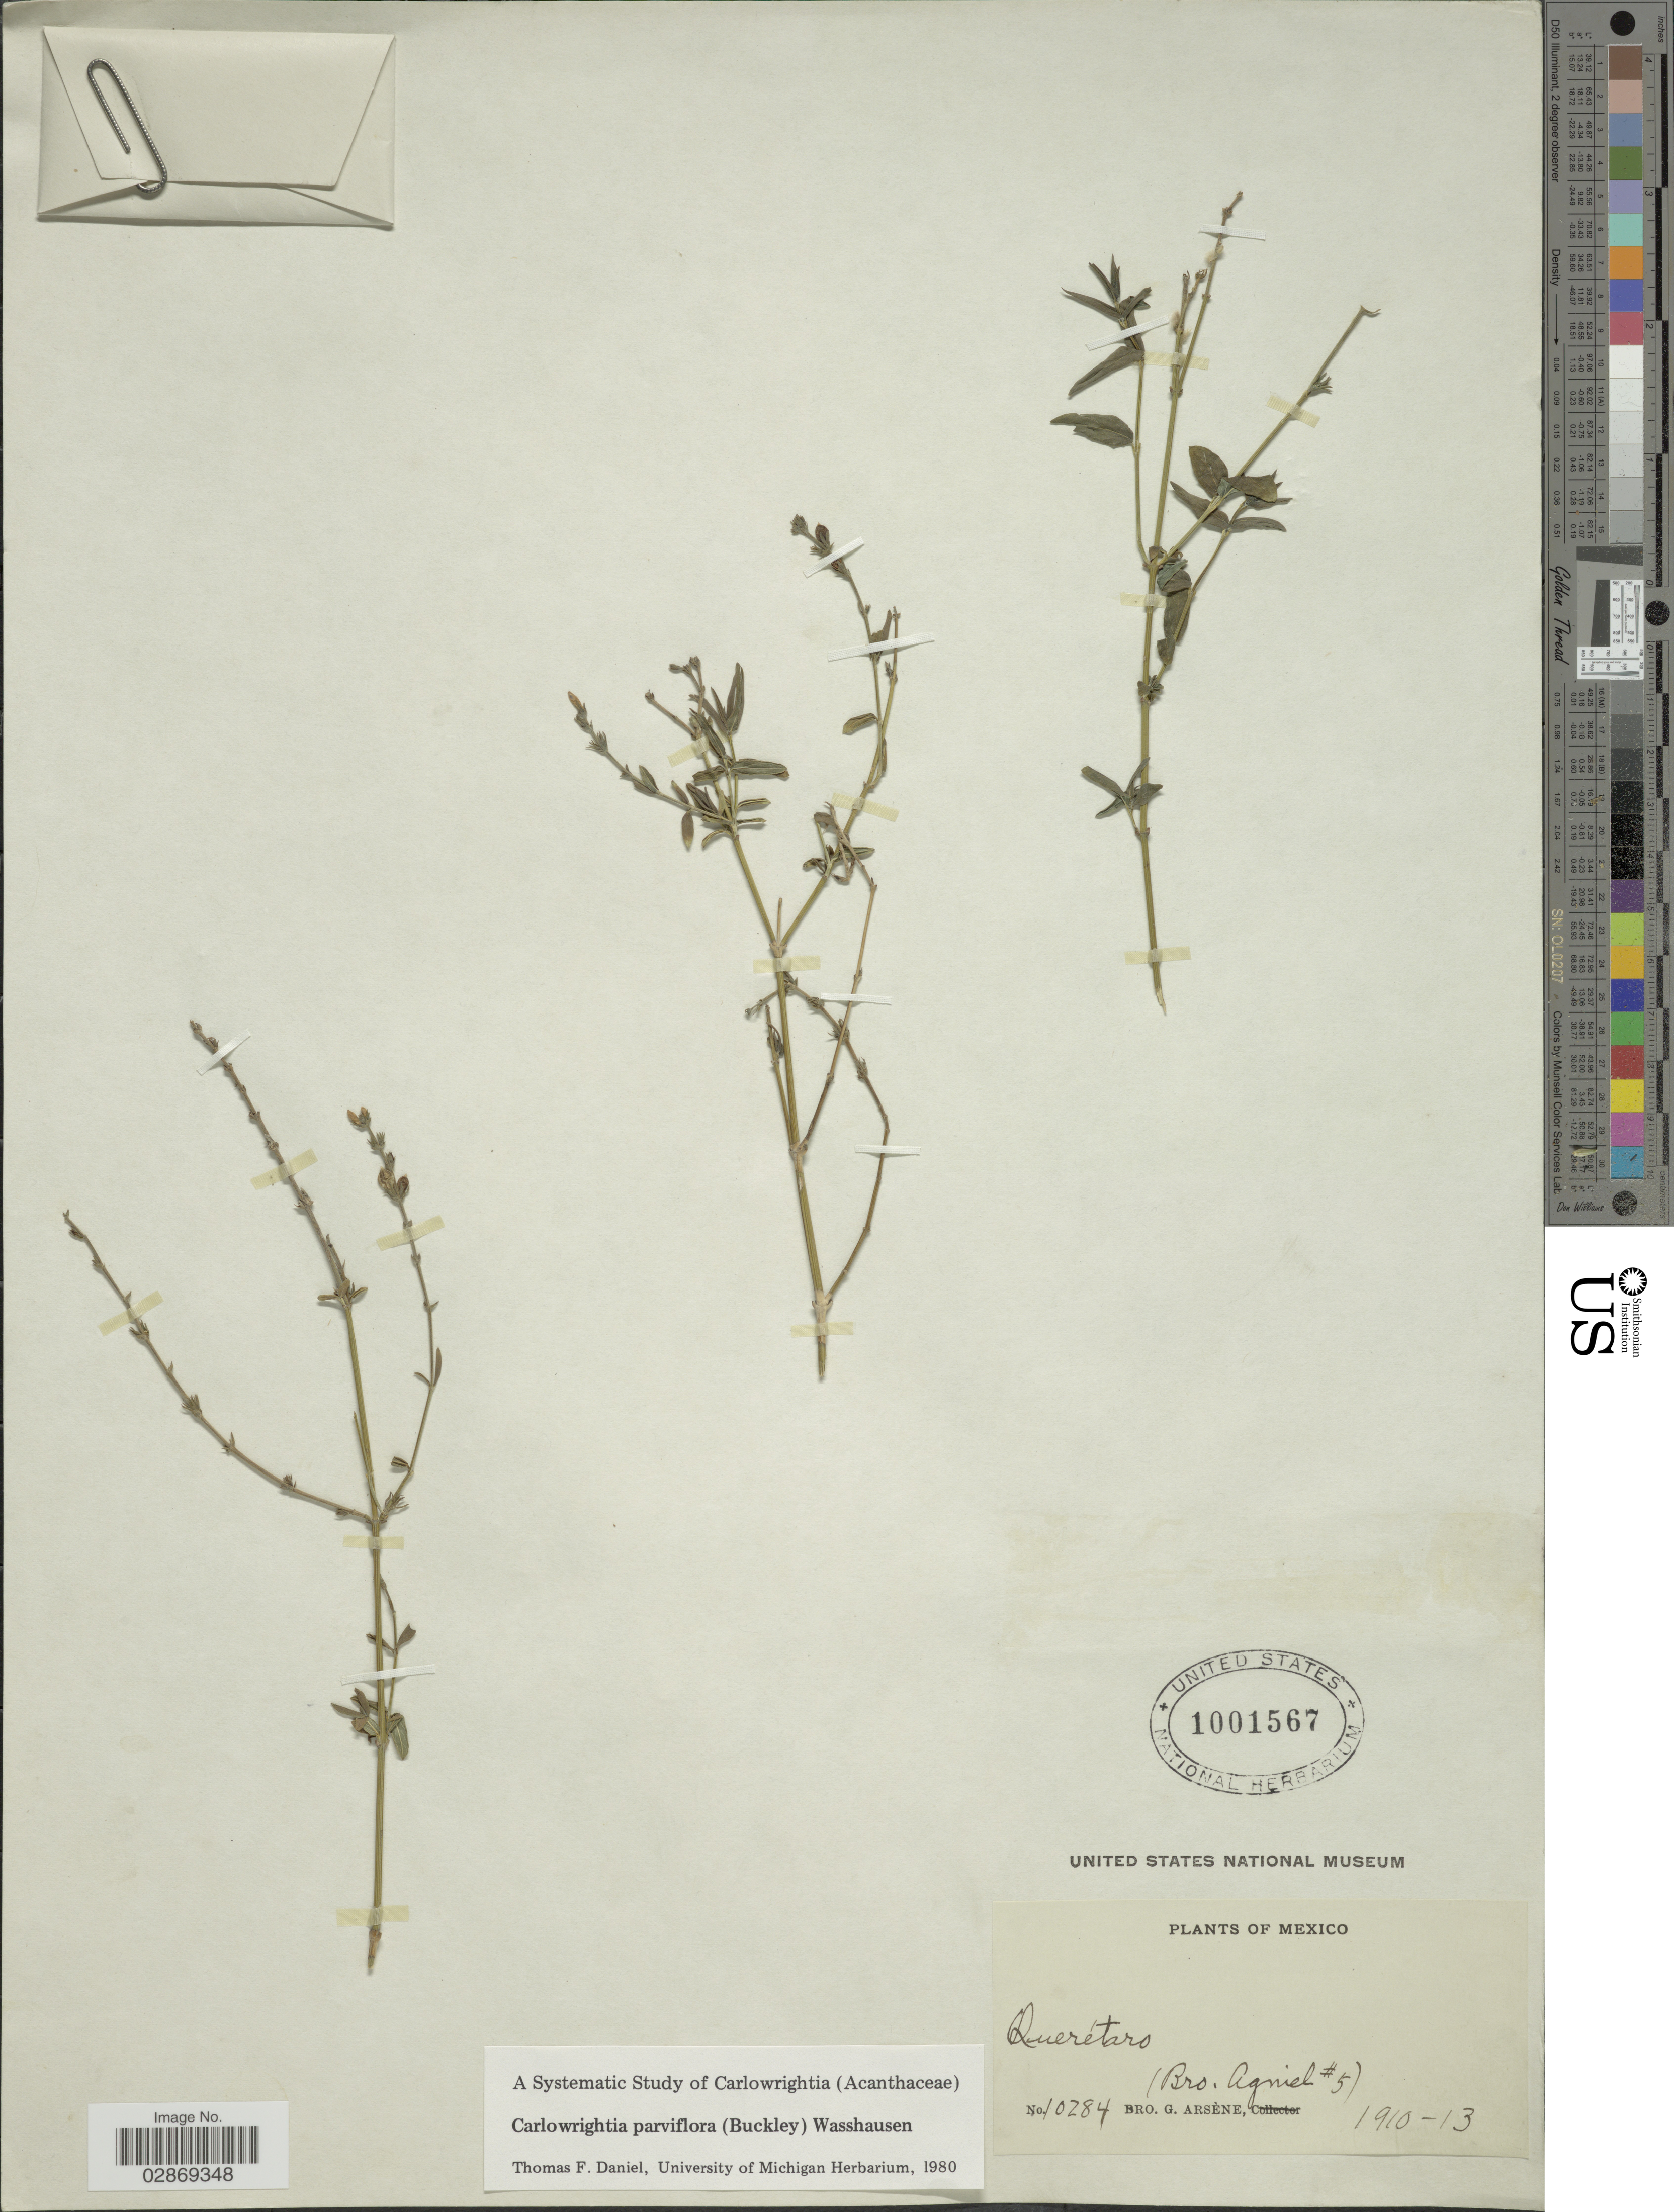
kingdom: Plantae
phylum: Tracheophyta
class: Magnoliopsida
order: Lamiales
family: Acanthaceae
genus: Carlowrightia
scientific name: Carlowrightia parviflora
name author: (Buckley) Wassh.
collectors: Bro. G. Arsène & Bro. Agniel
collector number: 10284/5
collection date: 1910/1913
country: Mexico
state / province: Querétaro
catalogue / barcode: US 1001567